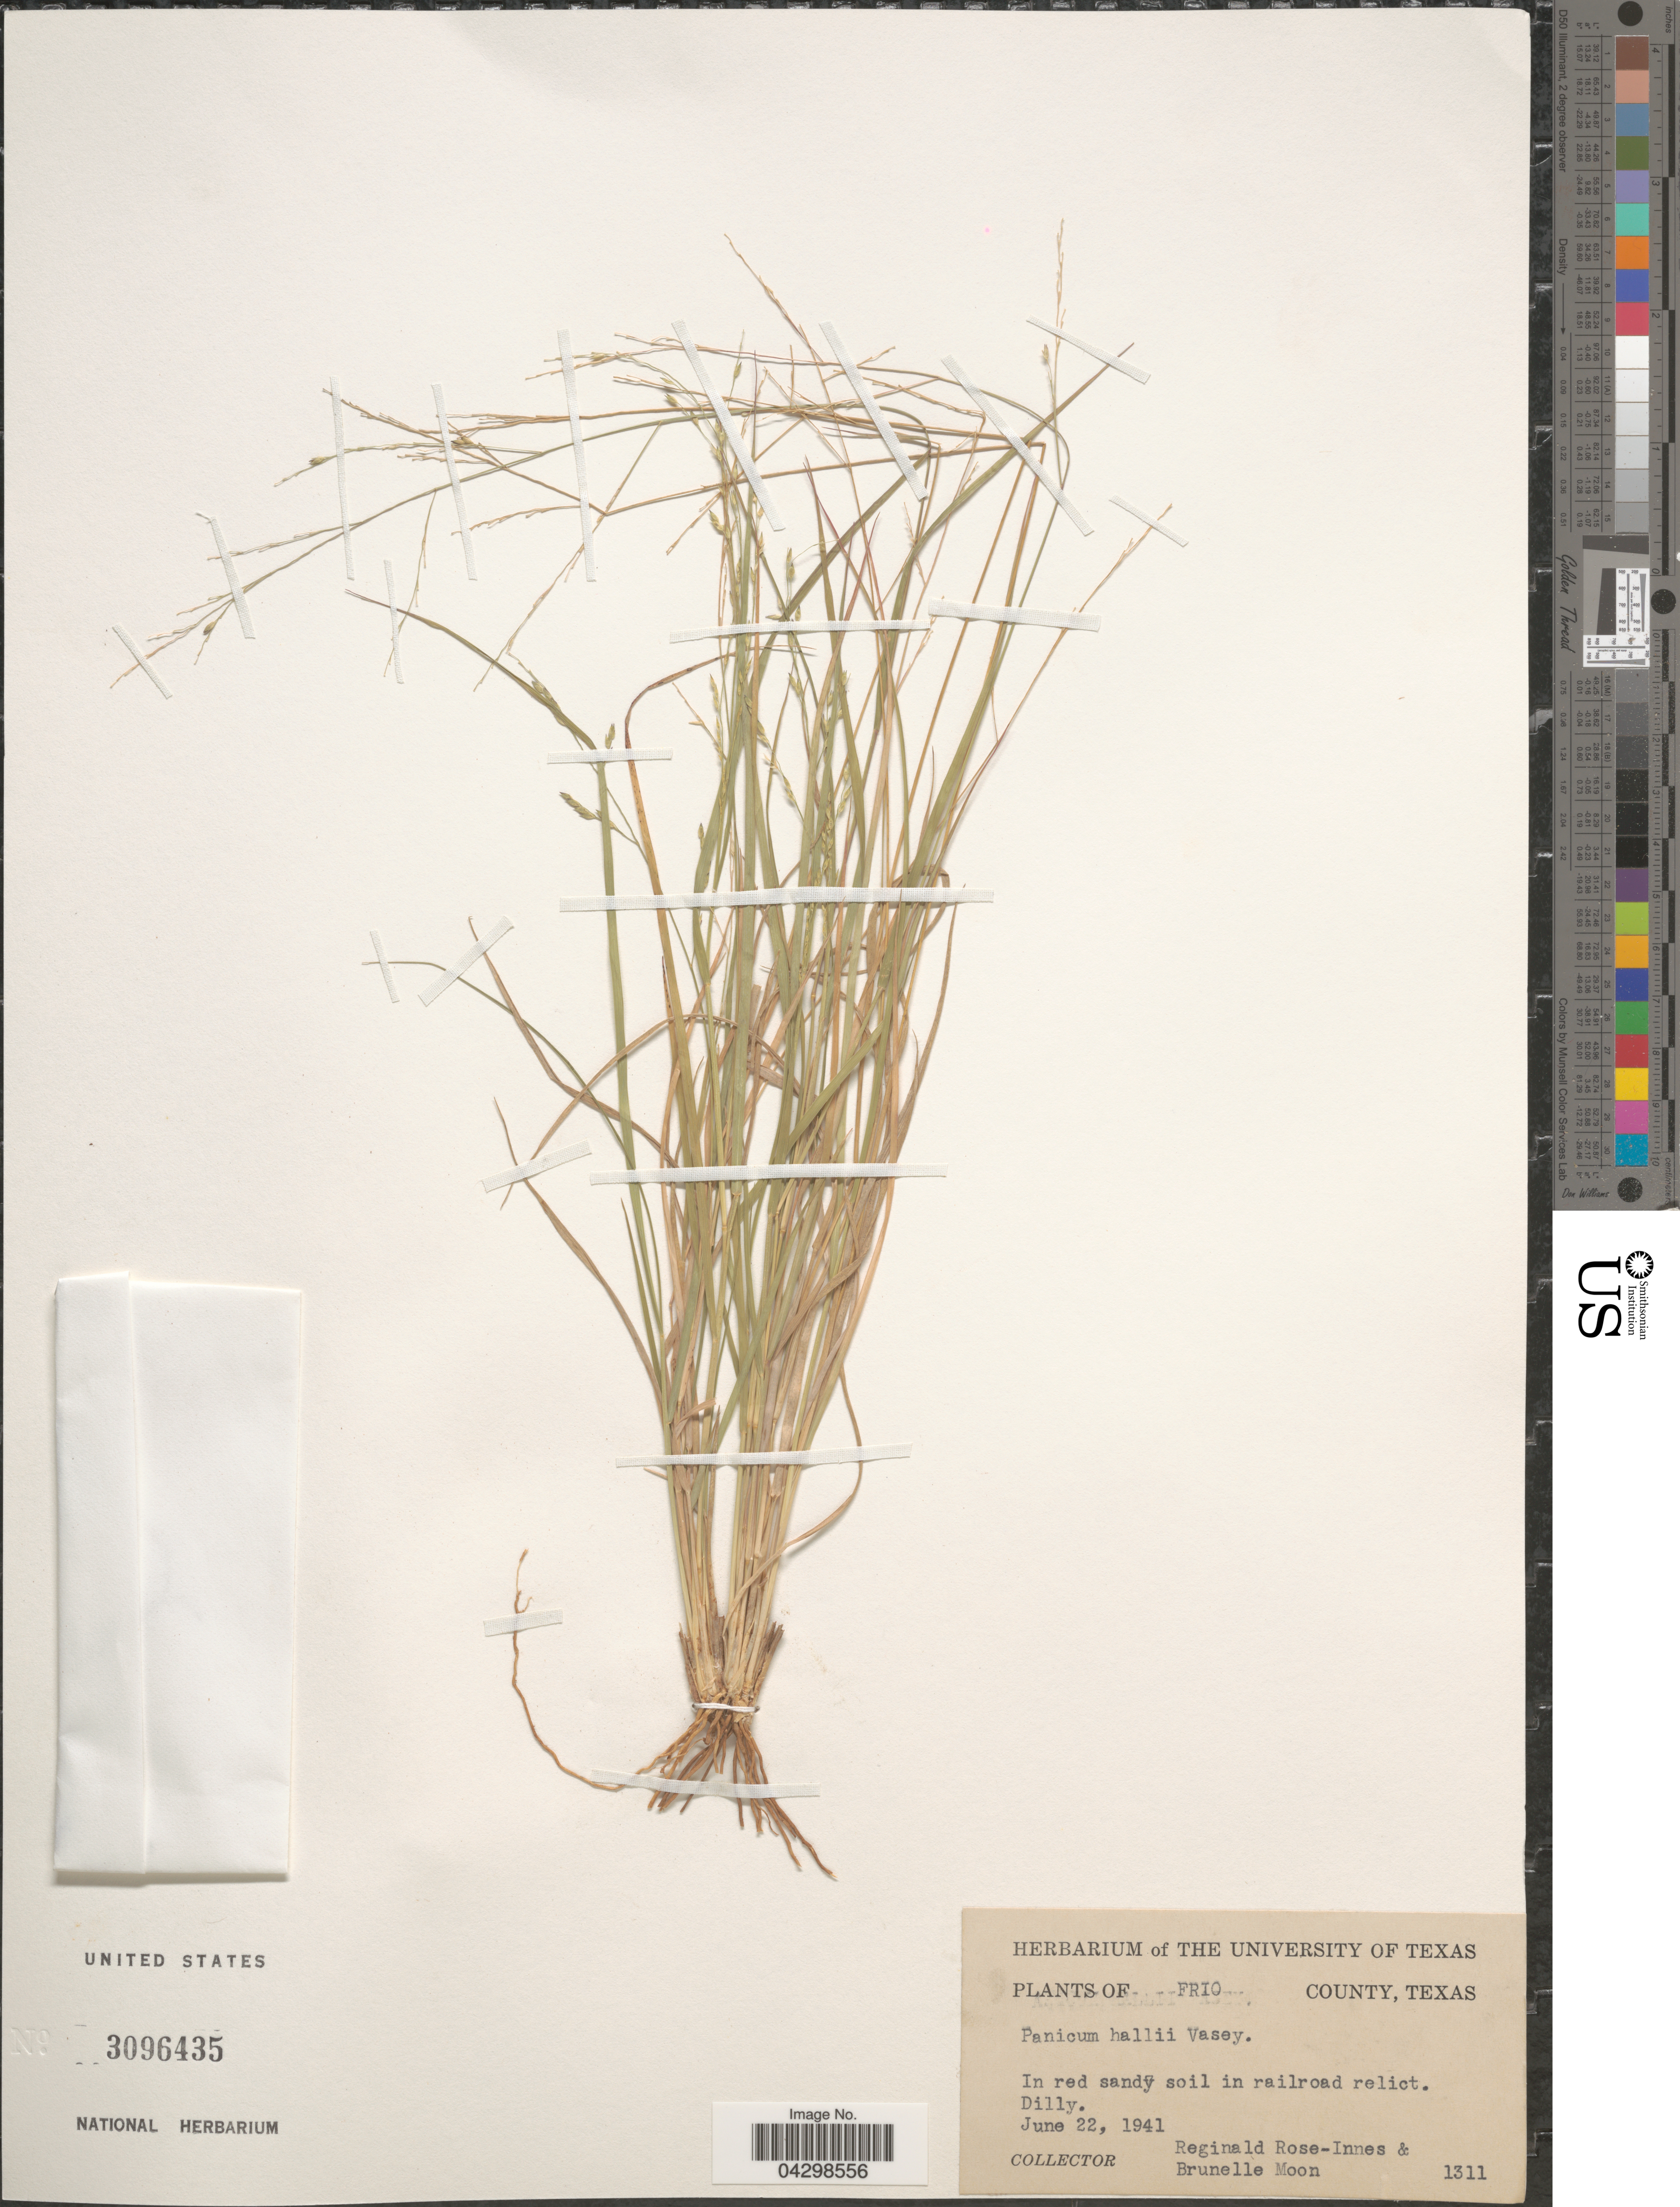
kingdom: Plantae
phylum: Tracheophyta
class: Liliopsida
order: Poales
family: Poaceae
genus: Panicum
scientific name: Panicum hallii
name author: Vasey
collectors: R. Rose-Innes & B. Moon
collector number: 1311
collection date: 1941-06-22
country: United States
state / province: Texas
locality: Frio County. In red sandy soil in railroad relict. Dilly.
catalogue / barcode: US 3096435